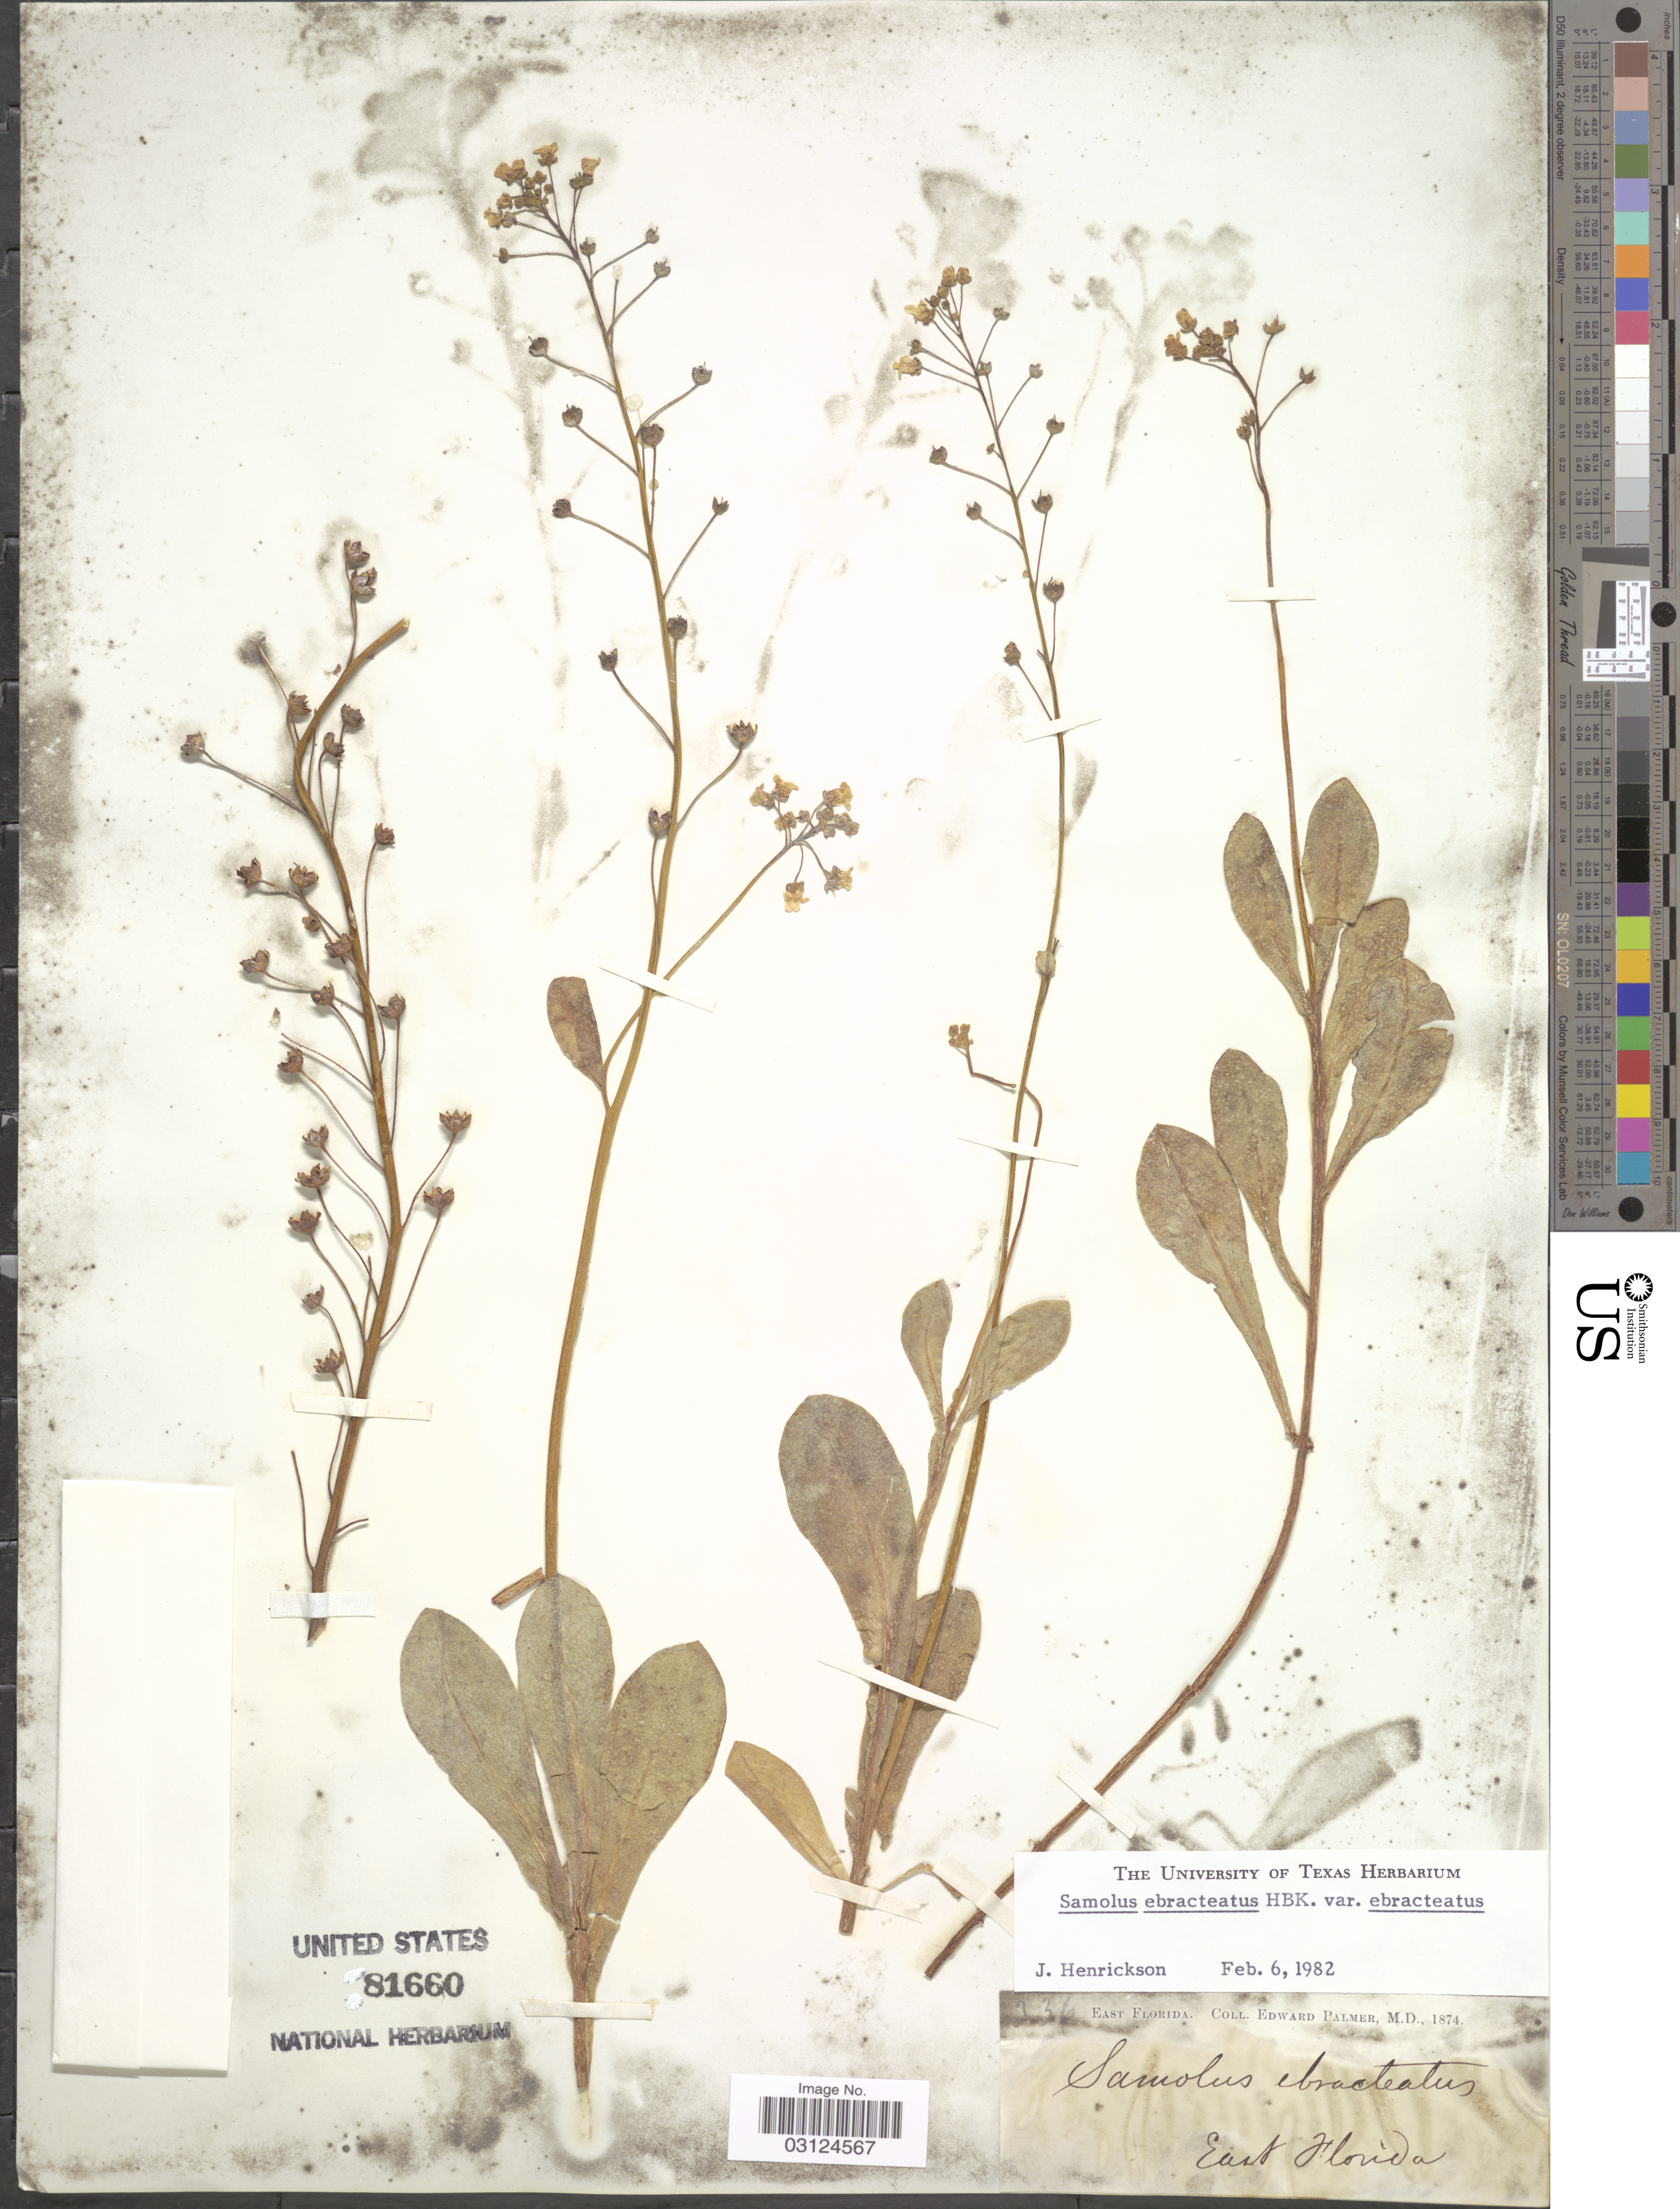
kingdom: Plantae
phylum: Tracheophyta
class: Magnoliopsida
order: Ericales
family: Primulaceae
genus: Samolus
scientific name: Samolus ebracteatus subsp. ebracteatus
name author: Kunth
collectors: E. Palmer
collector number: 336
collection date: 1874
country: United States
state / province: Florida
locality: East Florida.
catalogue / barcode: US 81660